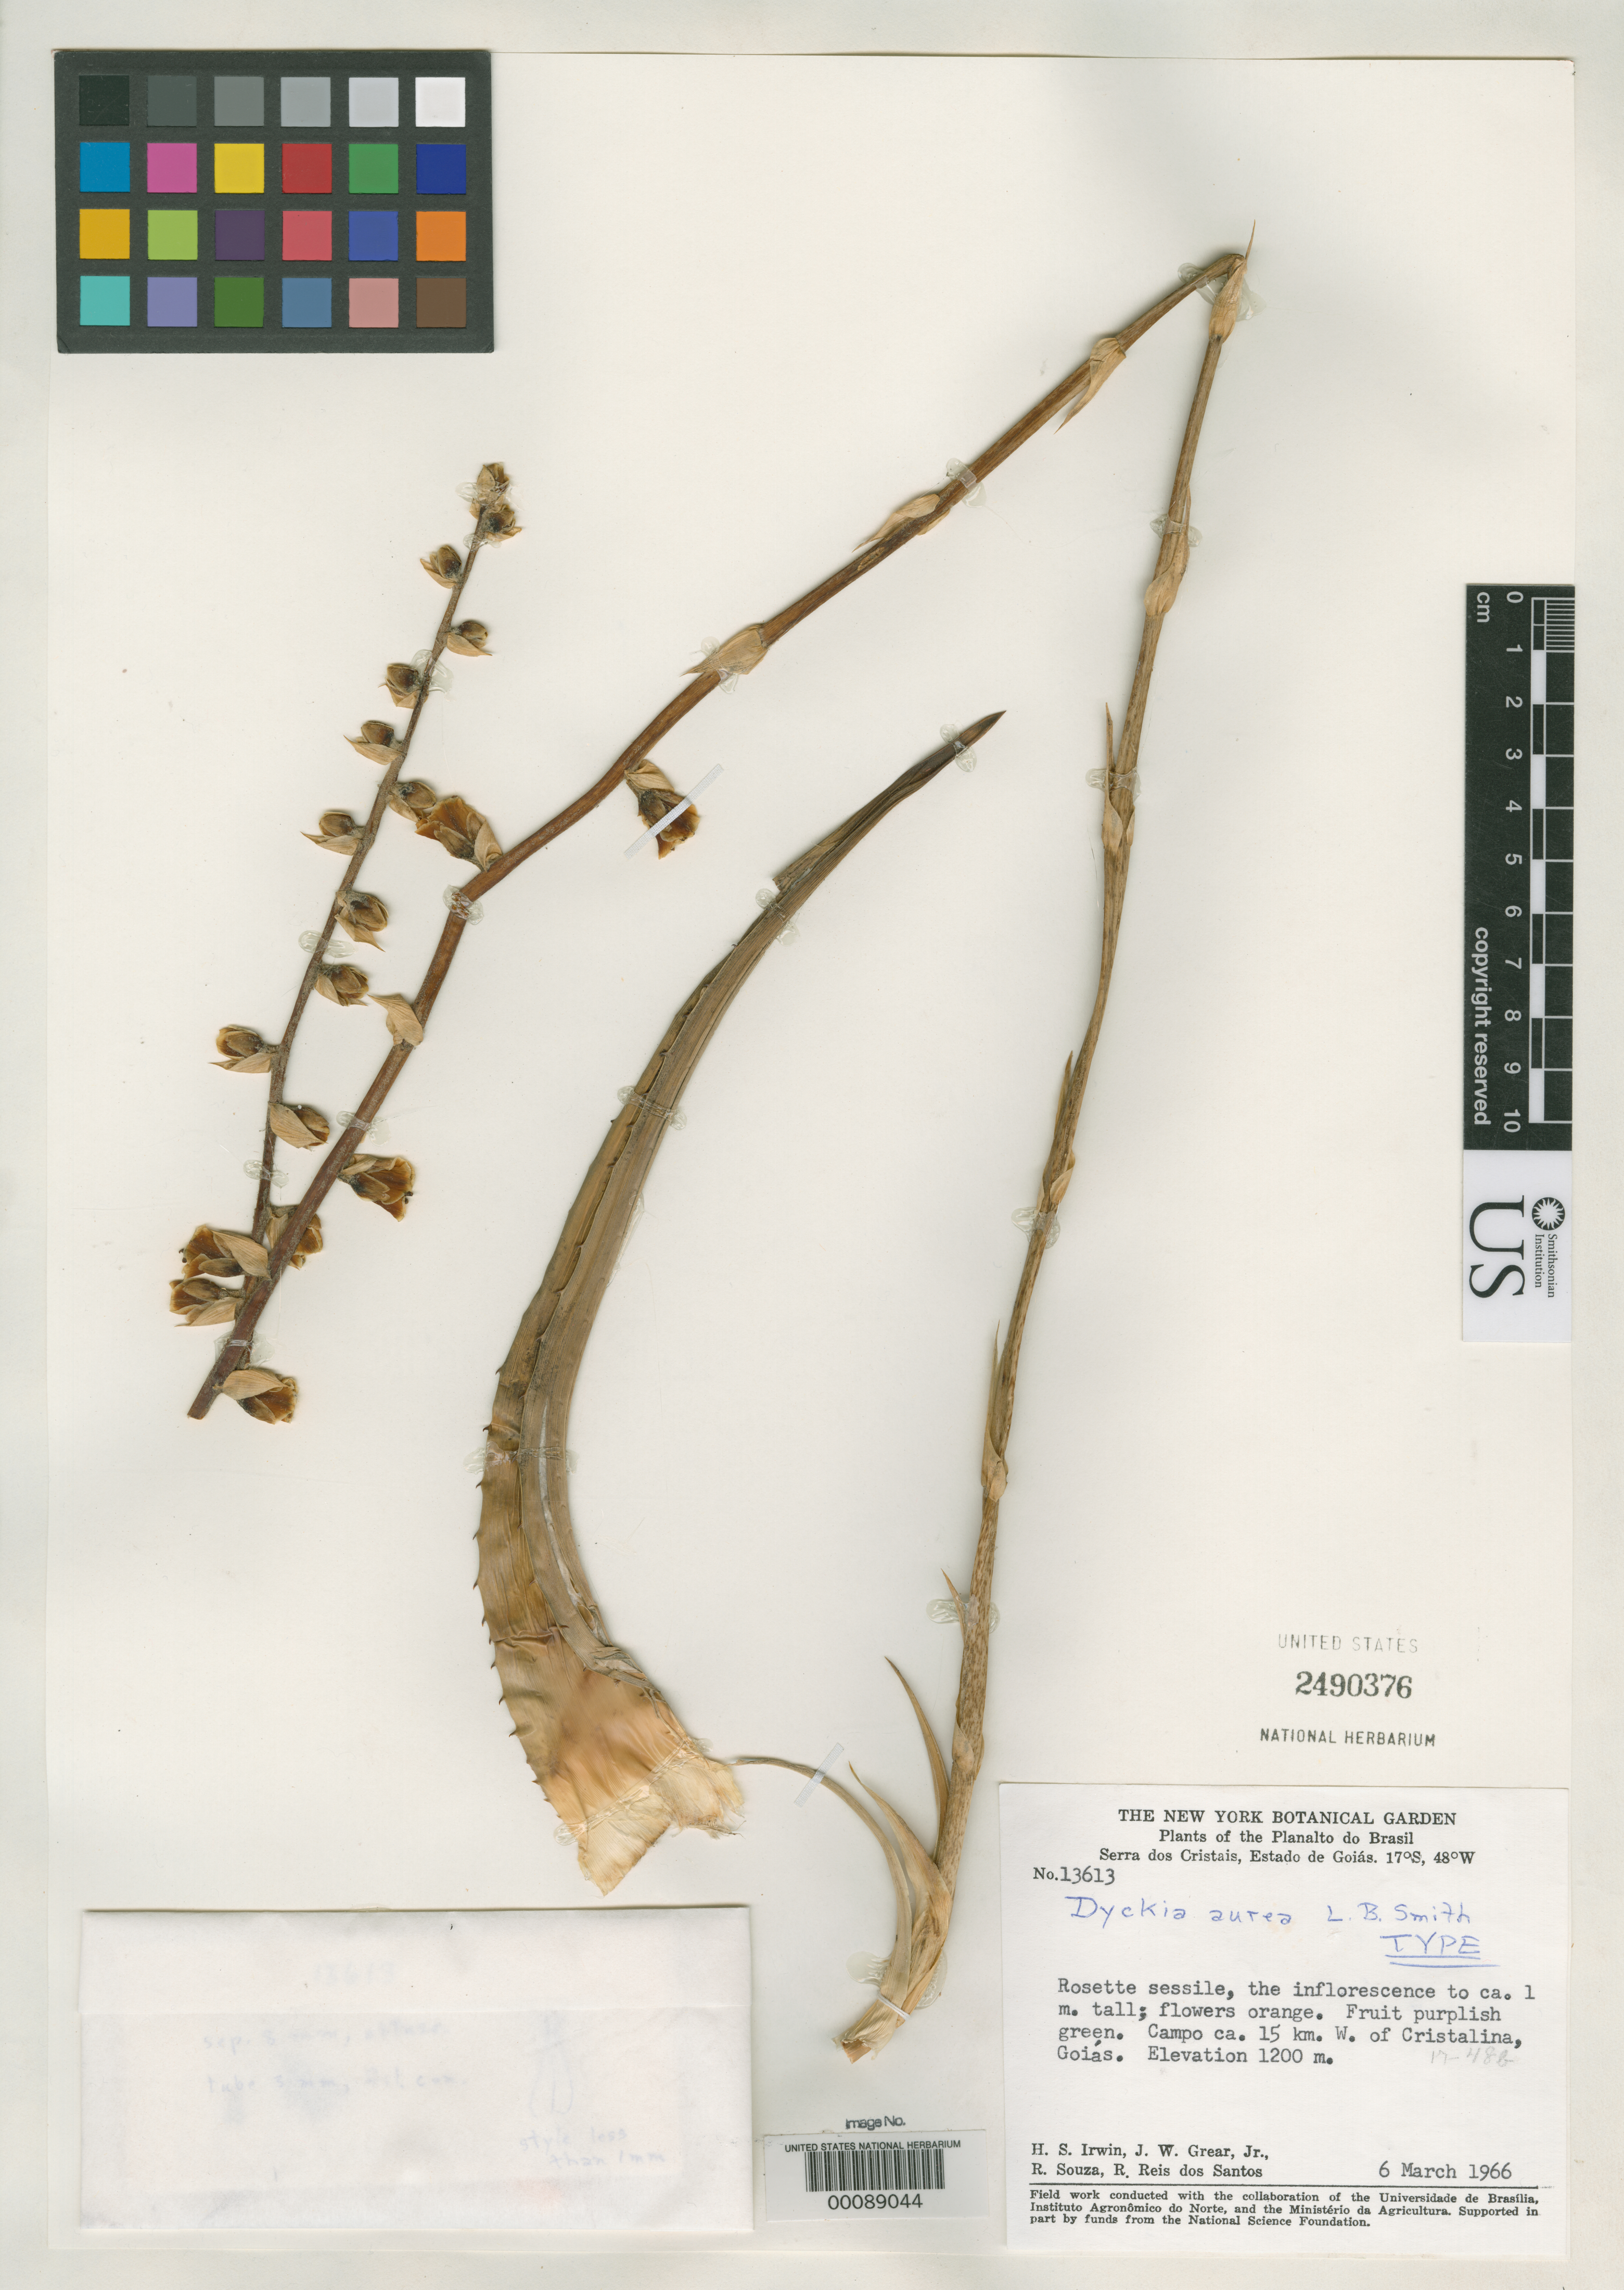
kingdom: Plantae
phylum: Tracheophyta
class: Liliopsida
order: Poales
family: Bromeliaceae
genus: Dyckia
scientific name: Dyckia aurea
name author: L.B. Sm.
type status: Holotype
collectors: H. Irwin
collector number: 13613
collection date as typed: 06 Mar 1966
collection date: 1966-03-06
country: Brazil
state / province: Goiás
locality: West of Cristalina.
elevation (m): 1200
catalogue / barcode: US 2490376